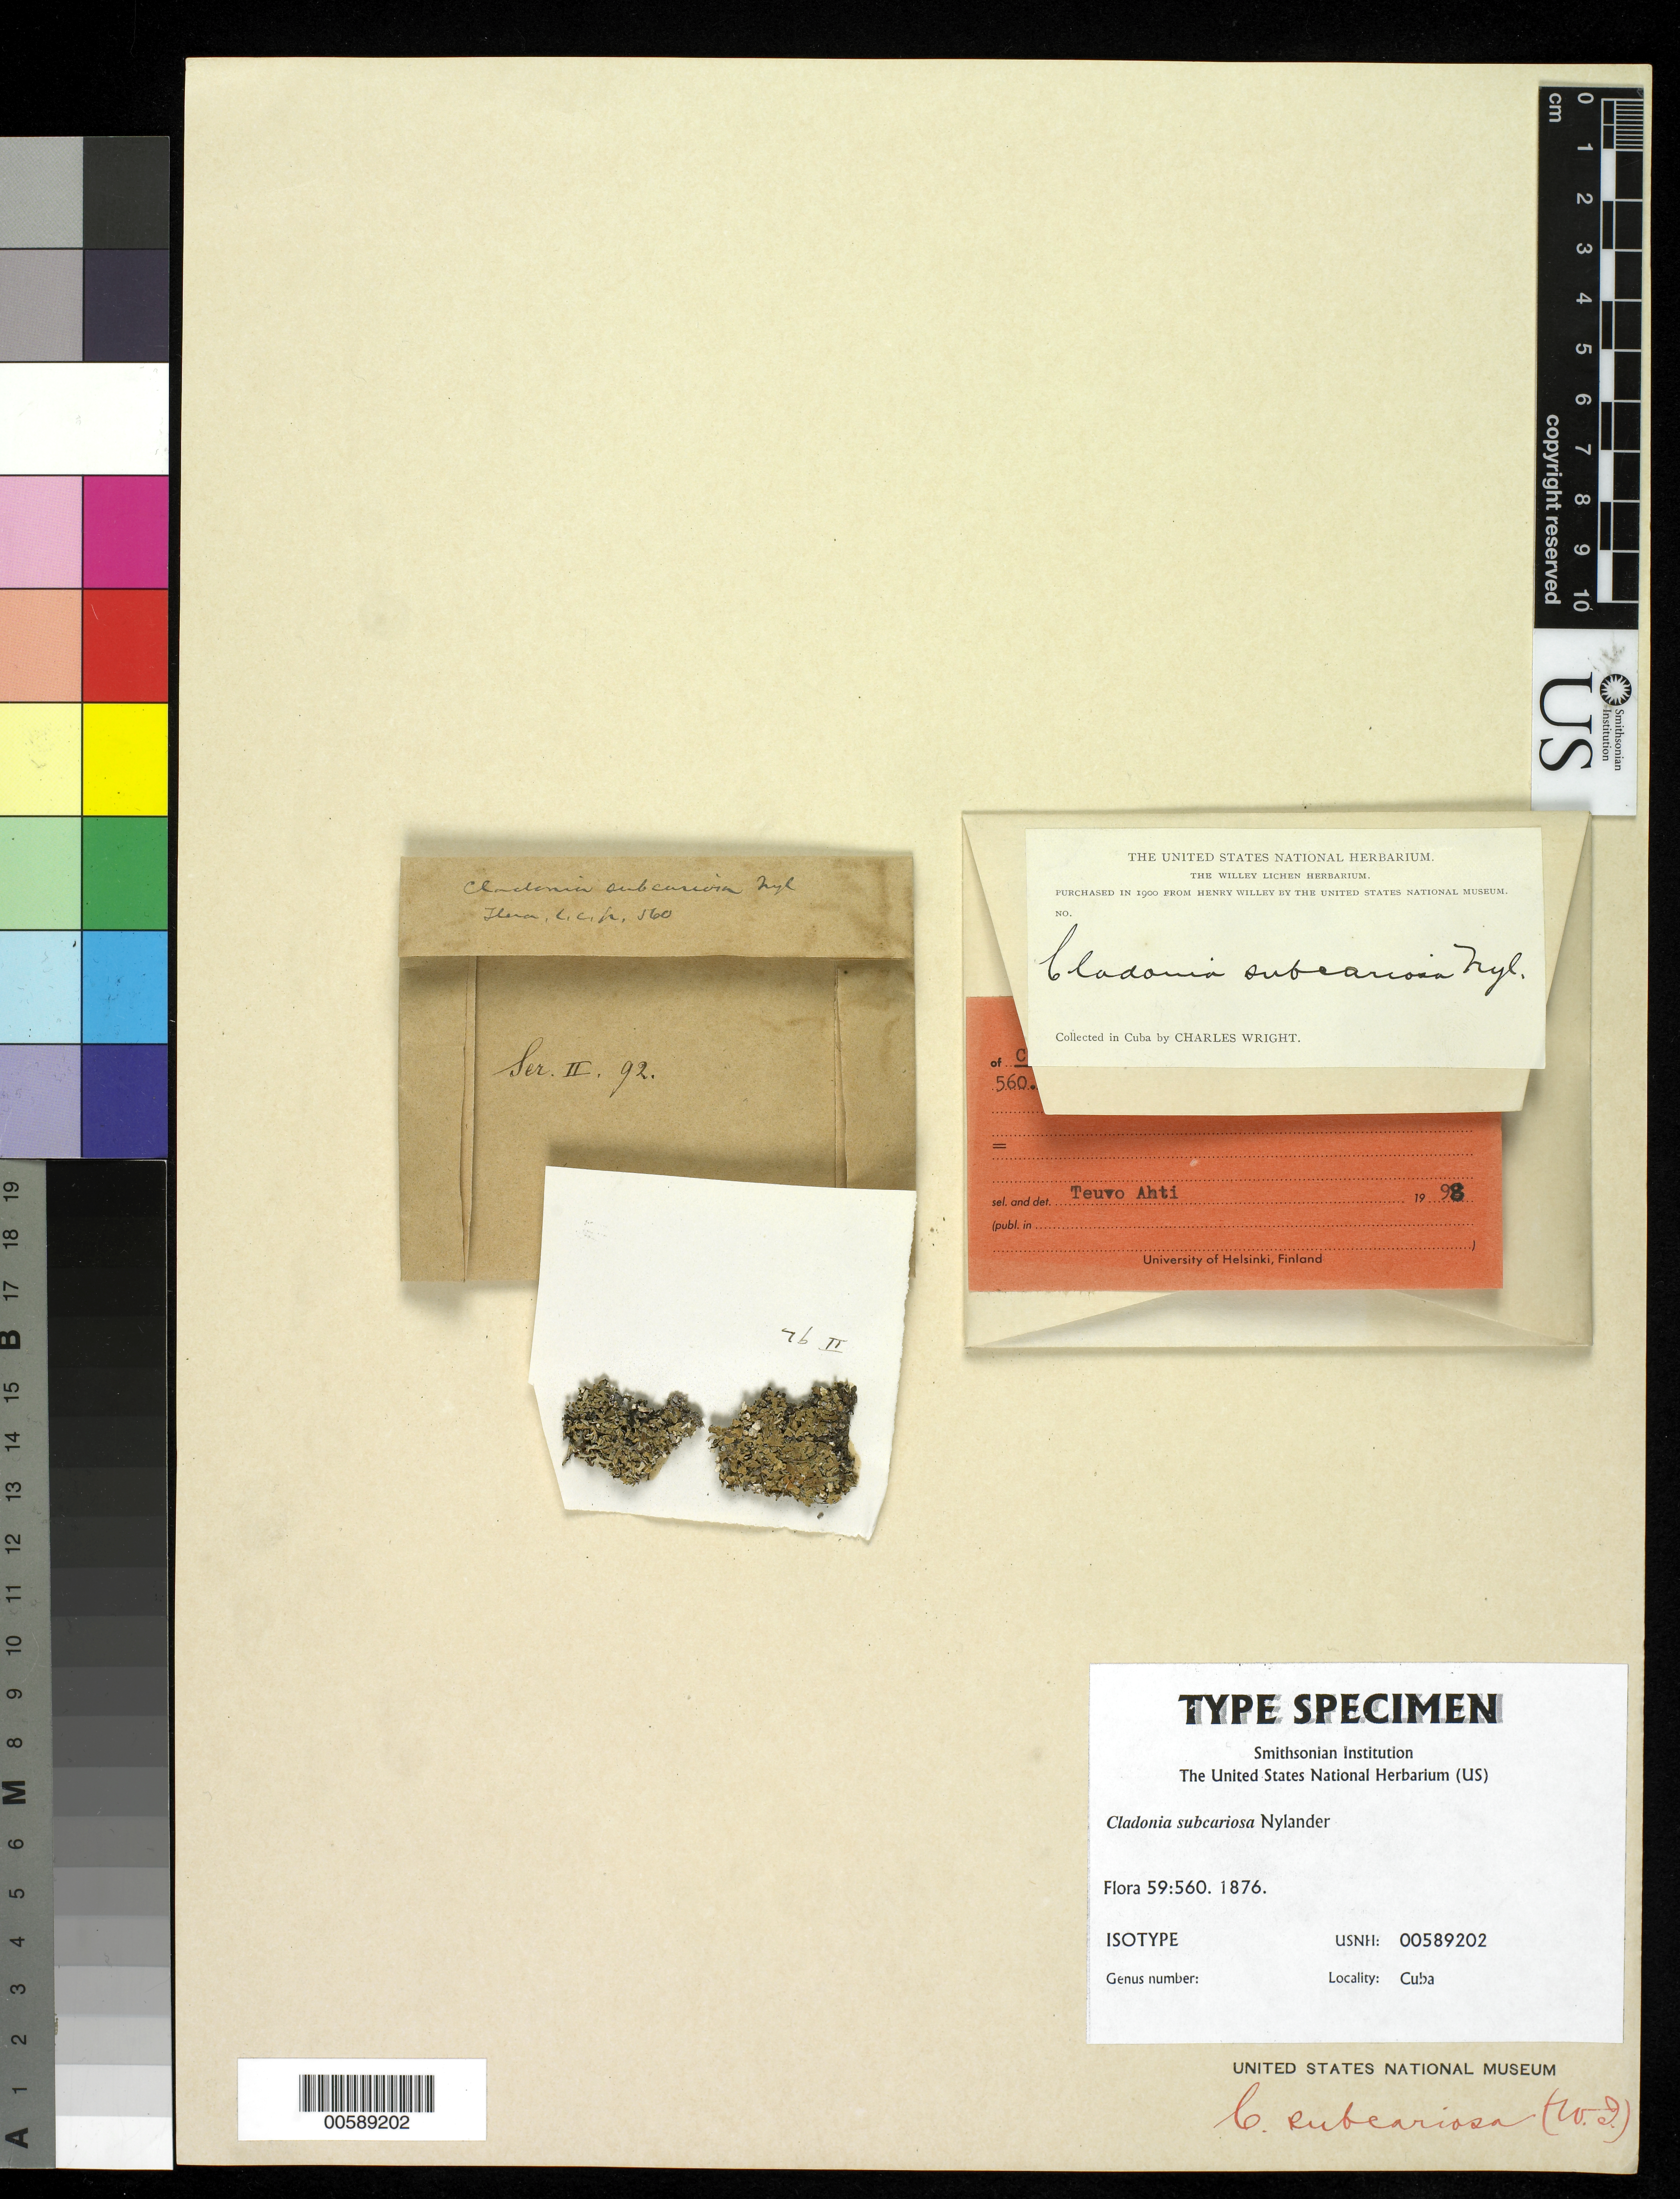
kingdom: Fungi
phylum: Ascomycota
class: Lecanoromycetes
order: Lecanorales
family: Cladoniaceae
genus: Cladonia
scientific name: Cladonia subcariosa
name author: Nyl.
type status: Isotype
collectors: C. Wright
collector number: Lich. Ins. Cubae, Ser. 2, 92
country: Cuba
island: Greater Antilles